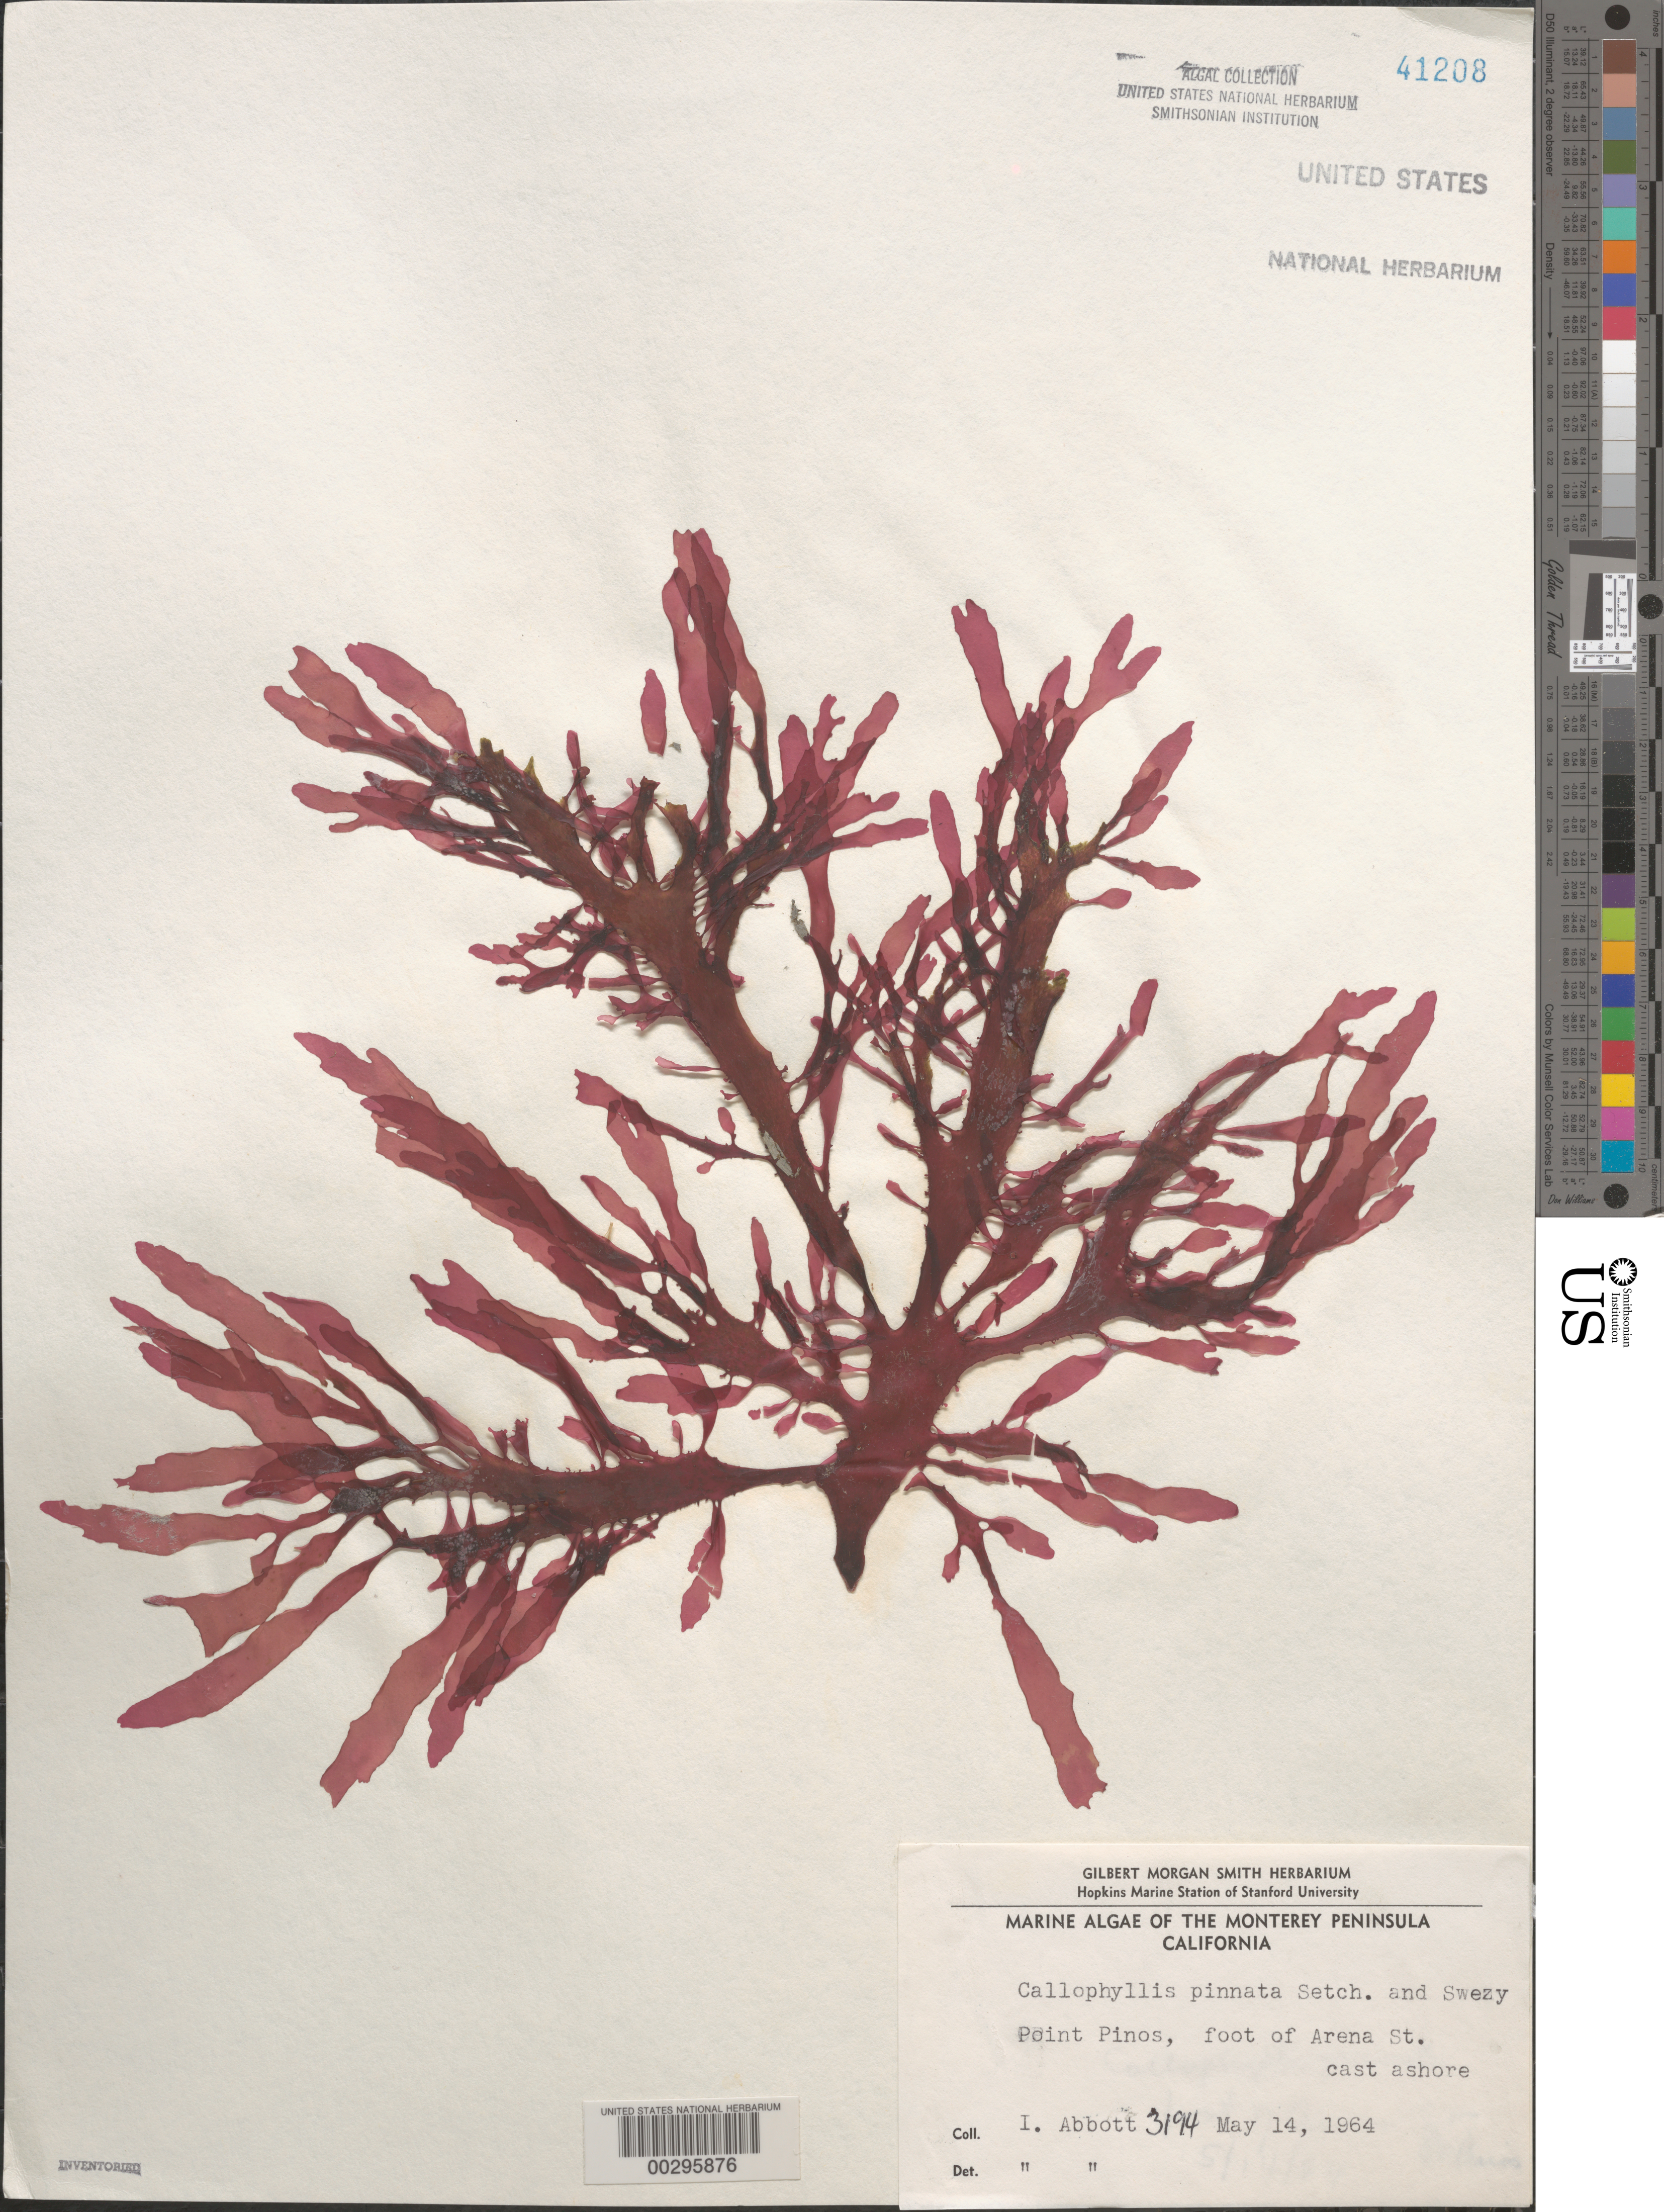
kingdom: Plantae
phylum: Rhodophyta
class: Florideophyceae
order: Gigartinales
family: Kallymeniaceae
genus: Callophyllis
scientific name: Callophyllis pinnata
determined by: Abbott, Isabella A.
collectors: I. A. Abbott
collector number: IAA 3194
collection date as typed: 14 May 1964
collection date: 1964-05-14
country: United States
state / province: California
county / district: Monterey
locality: Point Lobos, foot of Arena Street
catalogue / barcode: US 41208